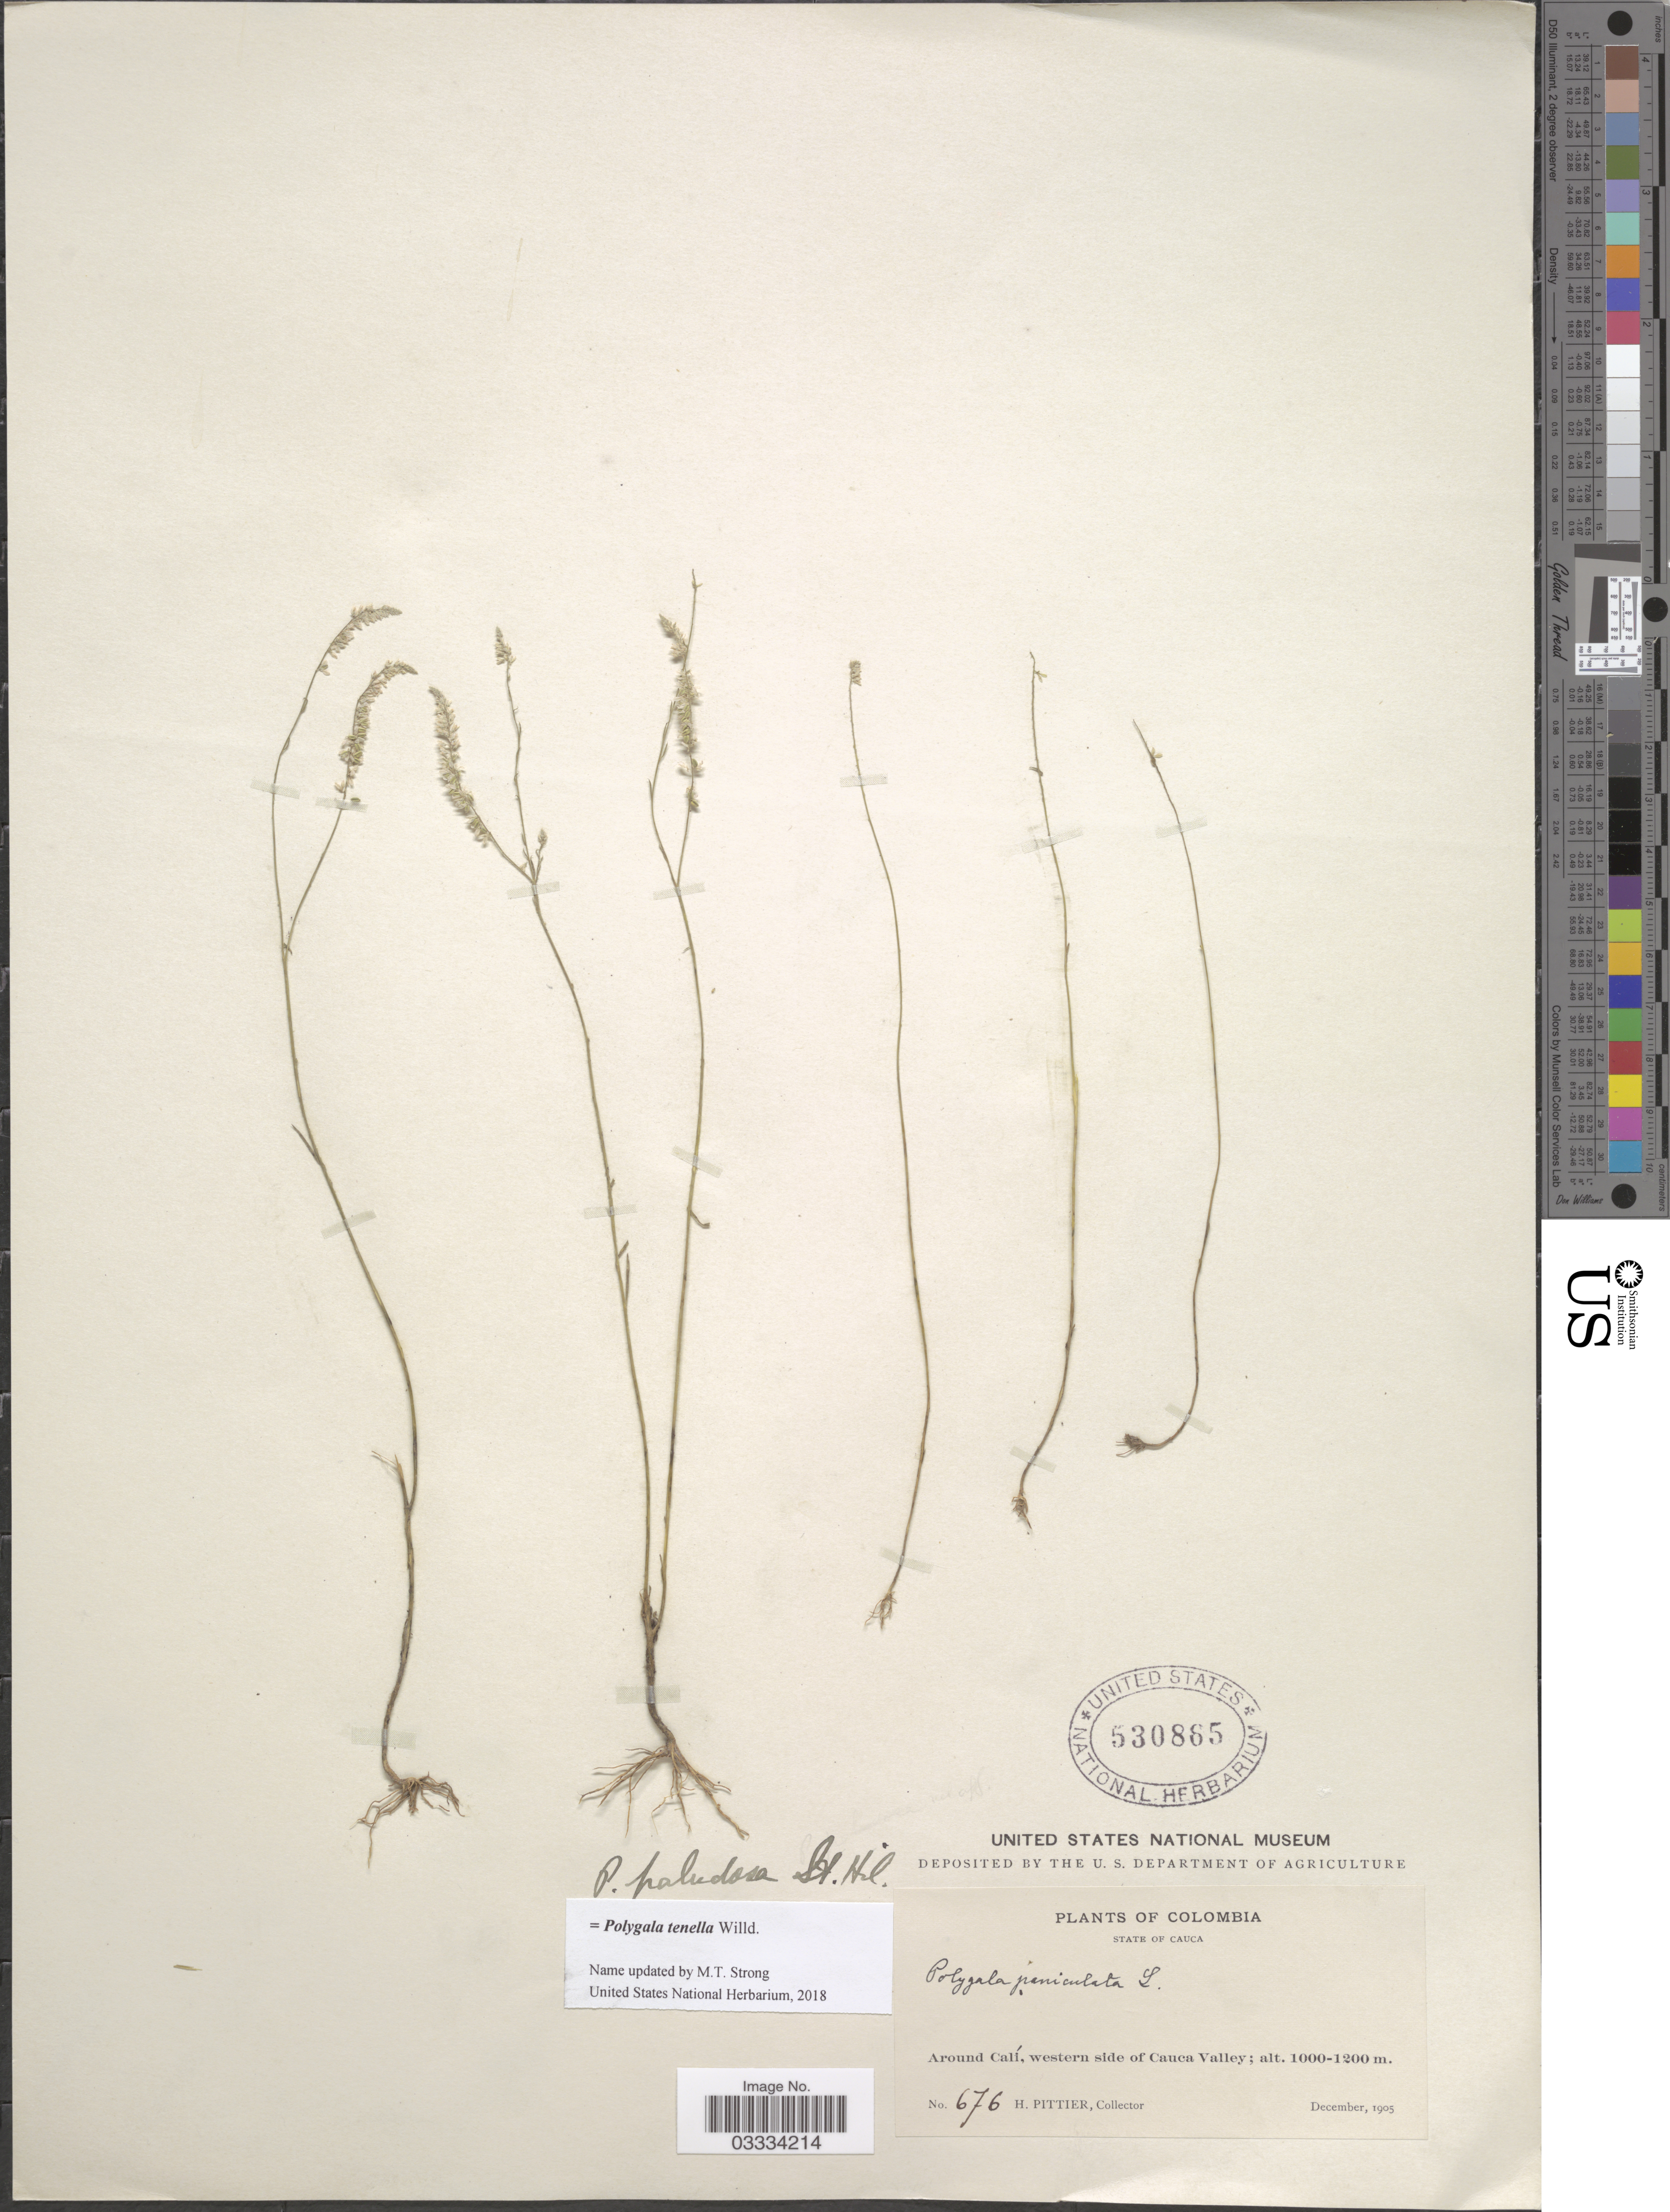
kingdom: Plantae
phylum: Tracheophyta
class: Magnoliopsida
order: Fabales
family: Polygalaceae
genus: Polygala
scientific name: Polygala tenella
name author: Willd.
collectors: H. F. Pittier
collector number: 676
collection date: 1905-12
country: Colombia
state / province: Cauca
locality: Around Calí, western side of Cauca Valley.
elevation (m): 1000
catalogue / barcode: US 530865